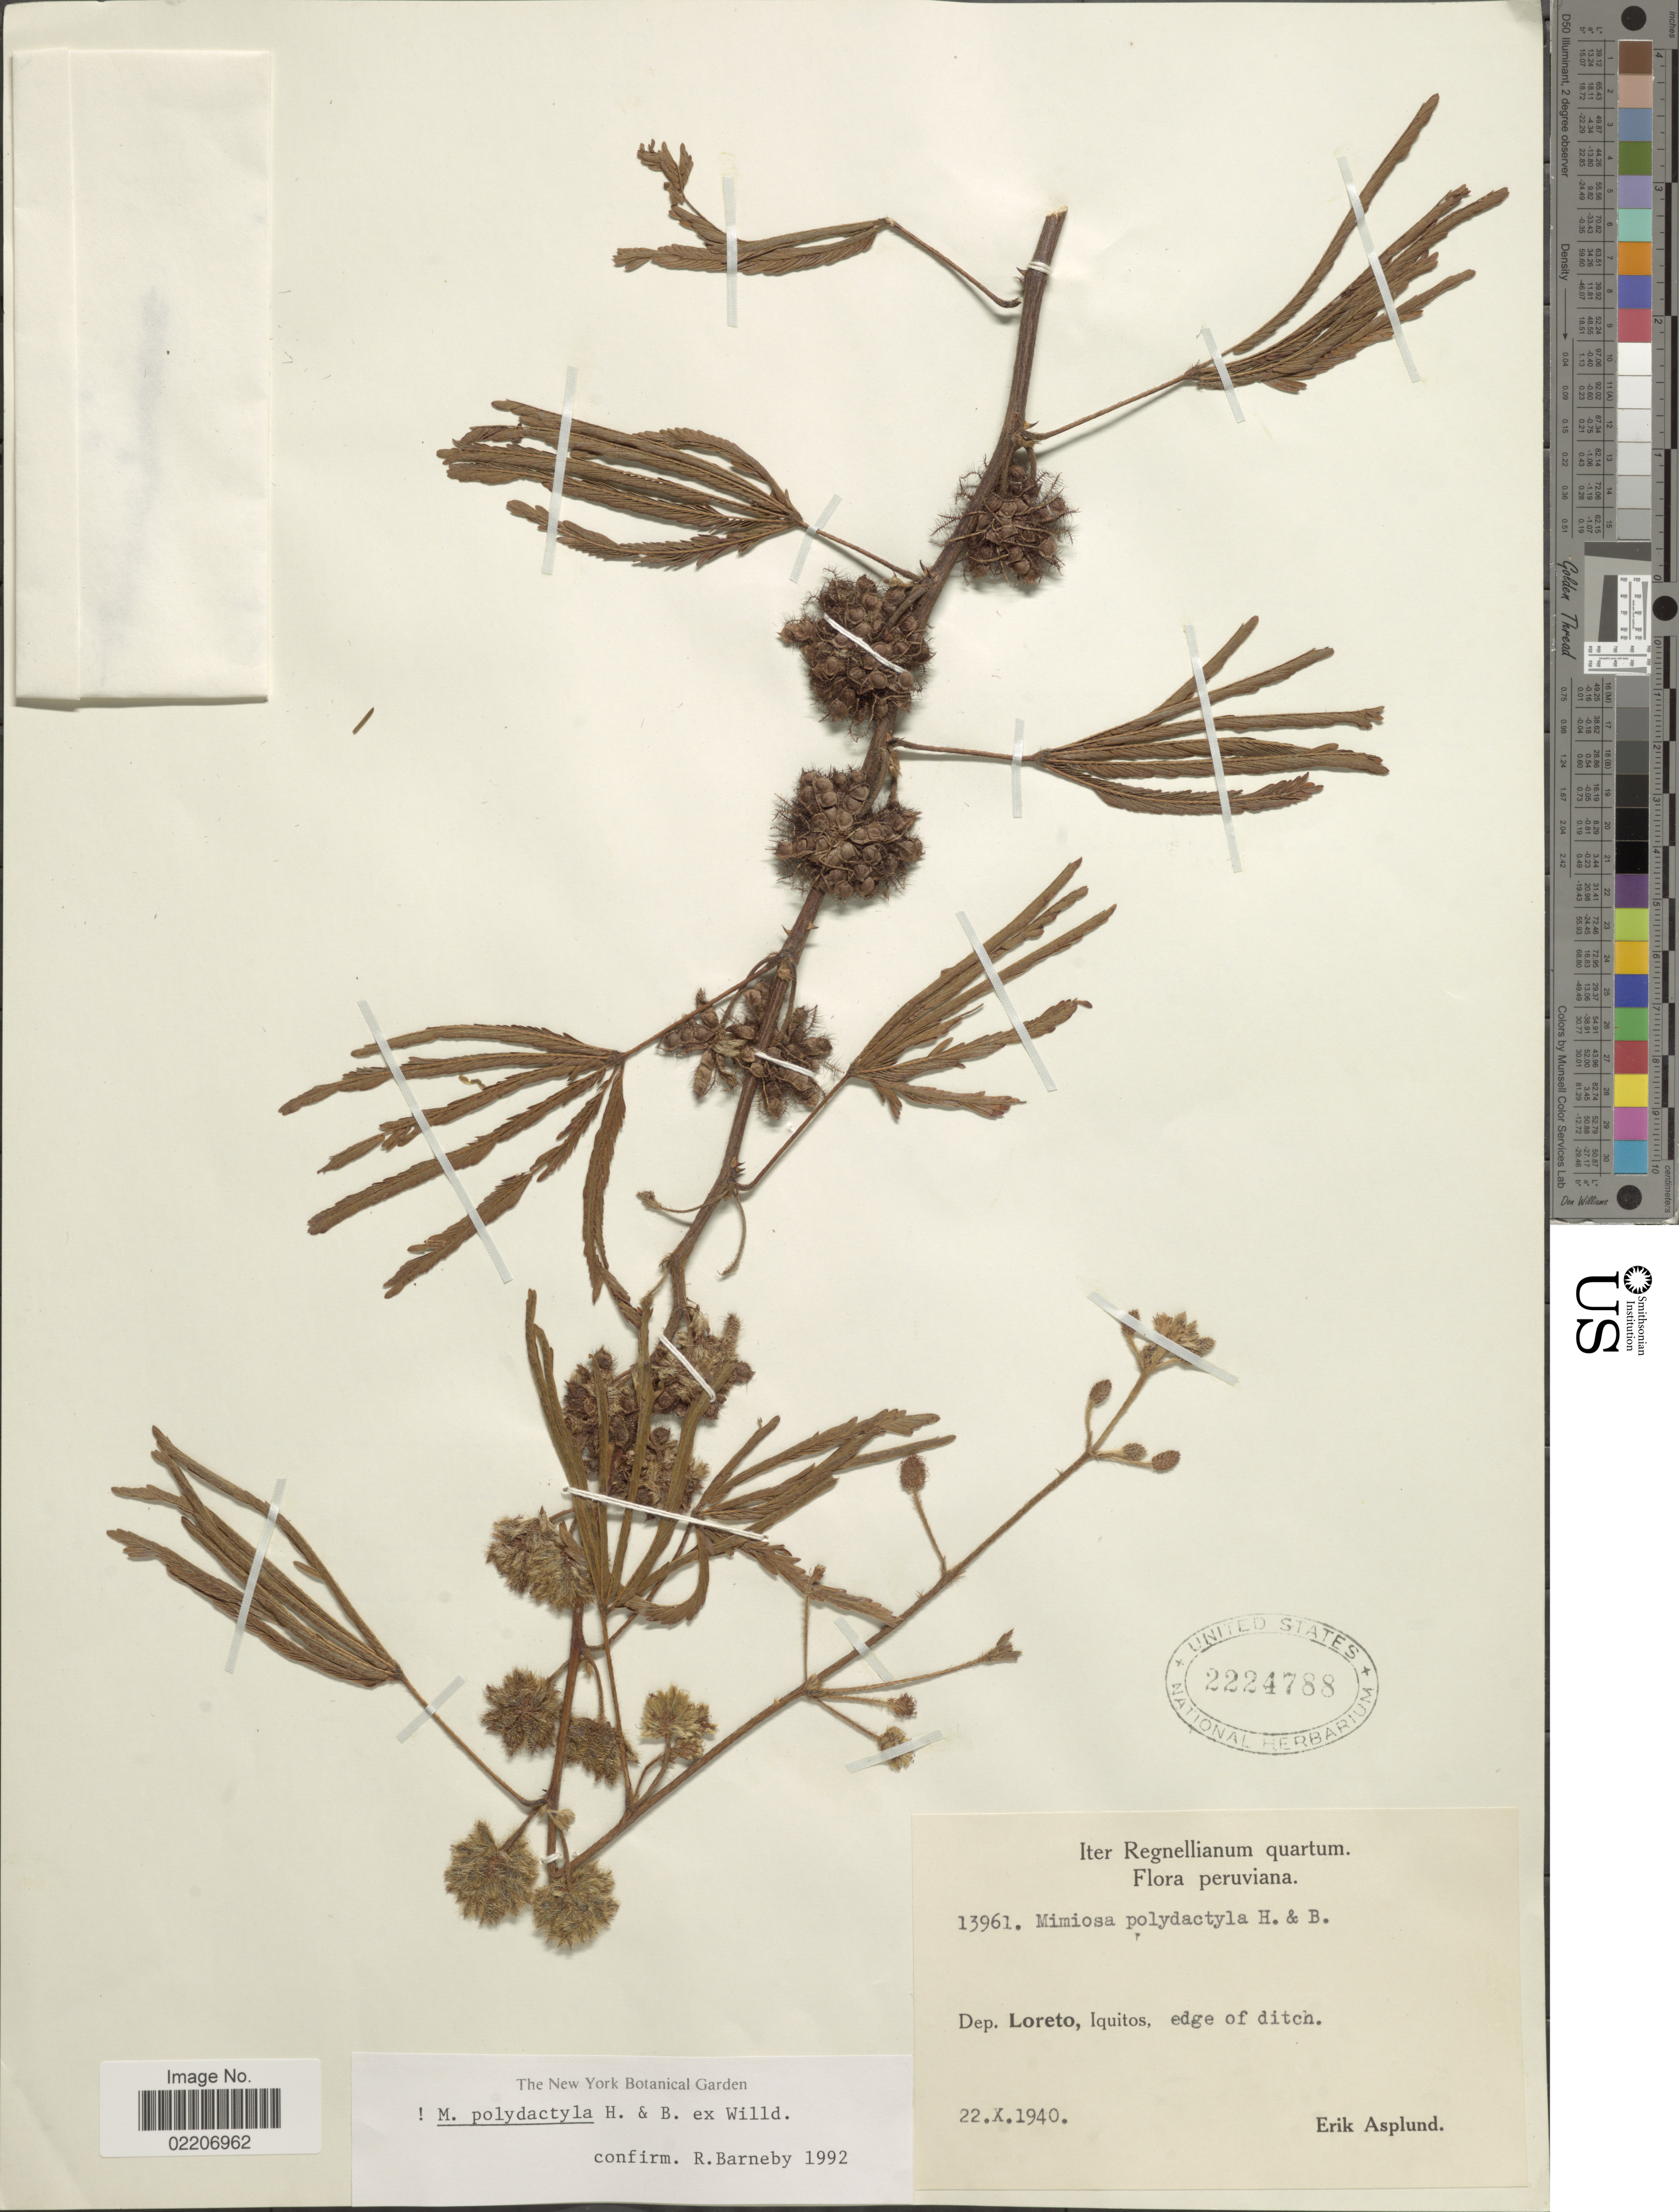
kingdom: Plantae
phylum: Tracheophyta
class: Magnoliopsida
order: Fabales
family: Fabaceae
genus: Mimosa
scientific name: Mimosa polydactyla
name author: Humb. & Bonpl. ex Willd.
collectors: E. Asplund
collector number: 13961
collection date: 1940-10-11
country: Peru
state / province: Loreto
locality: Iquitos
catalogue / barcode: US 2224788